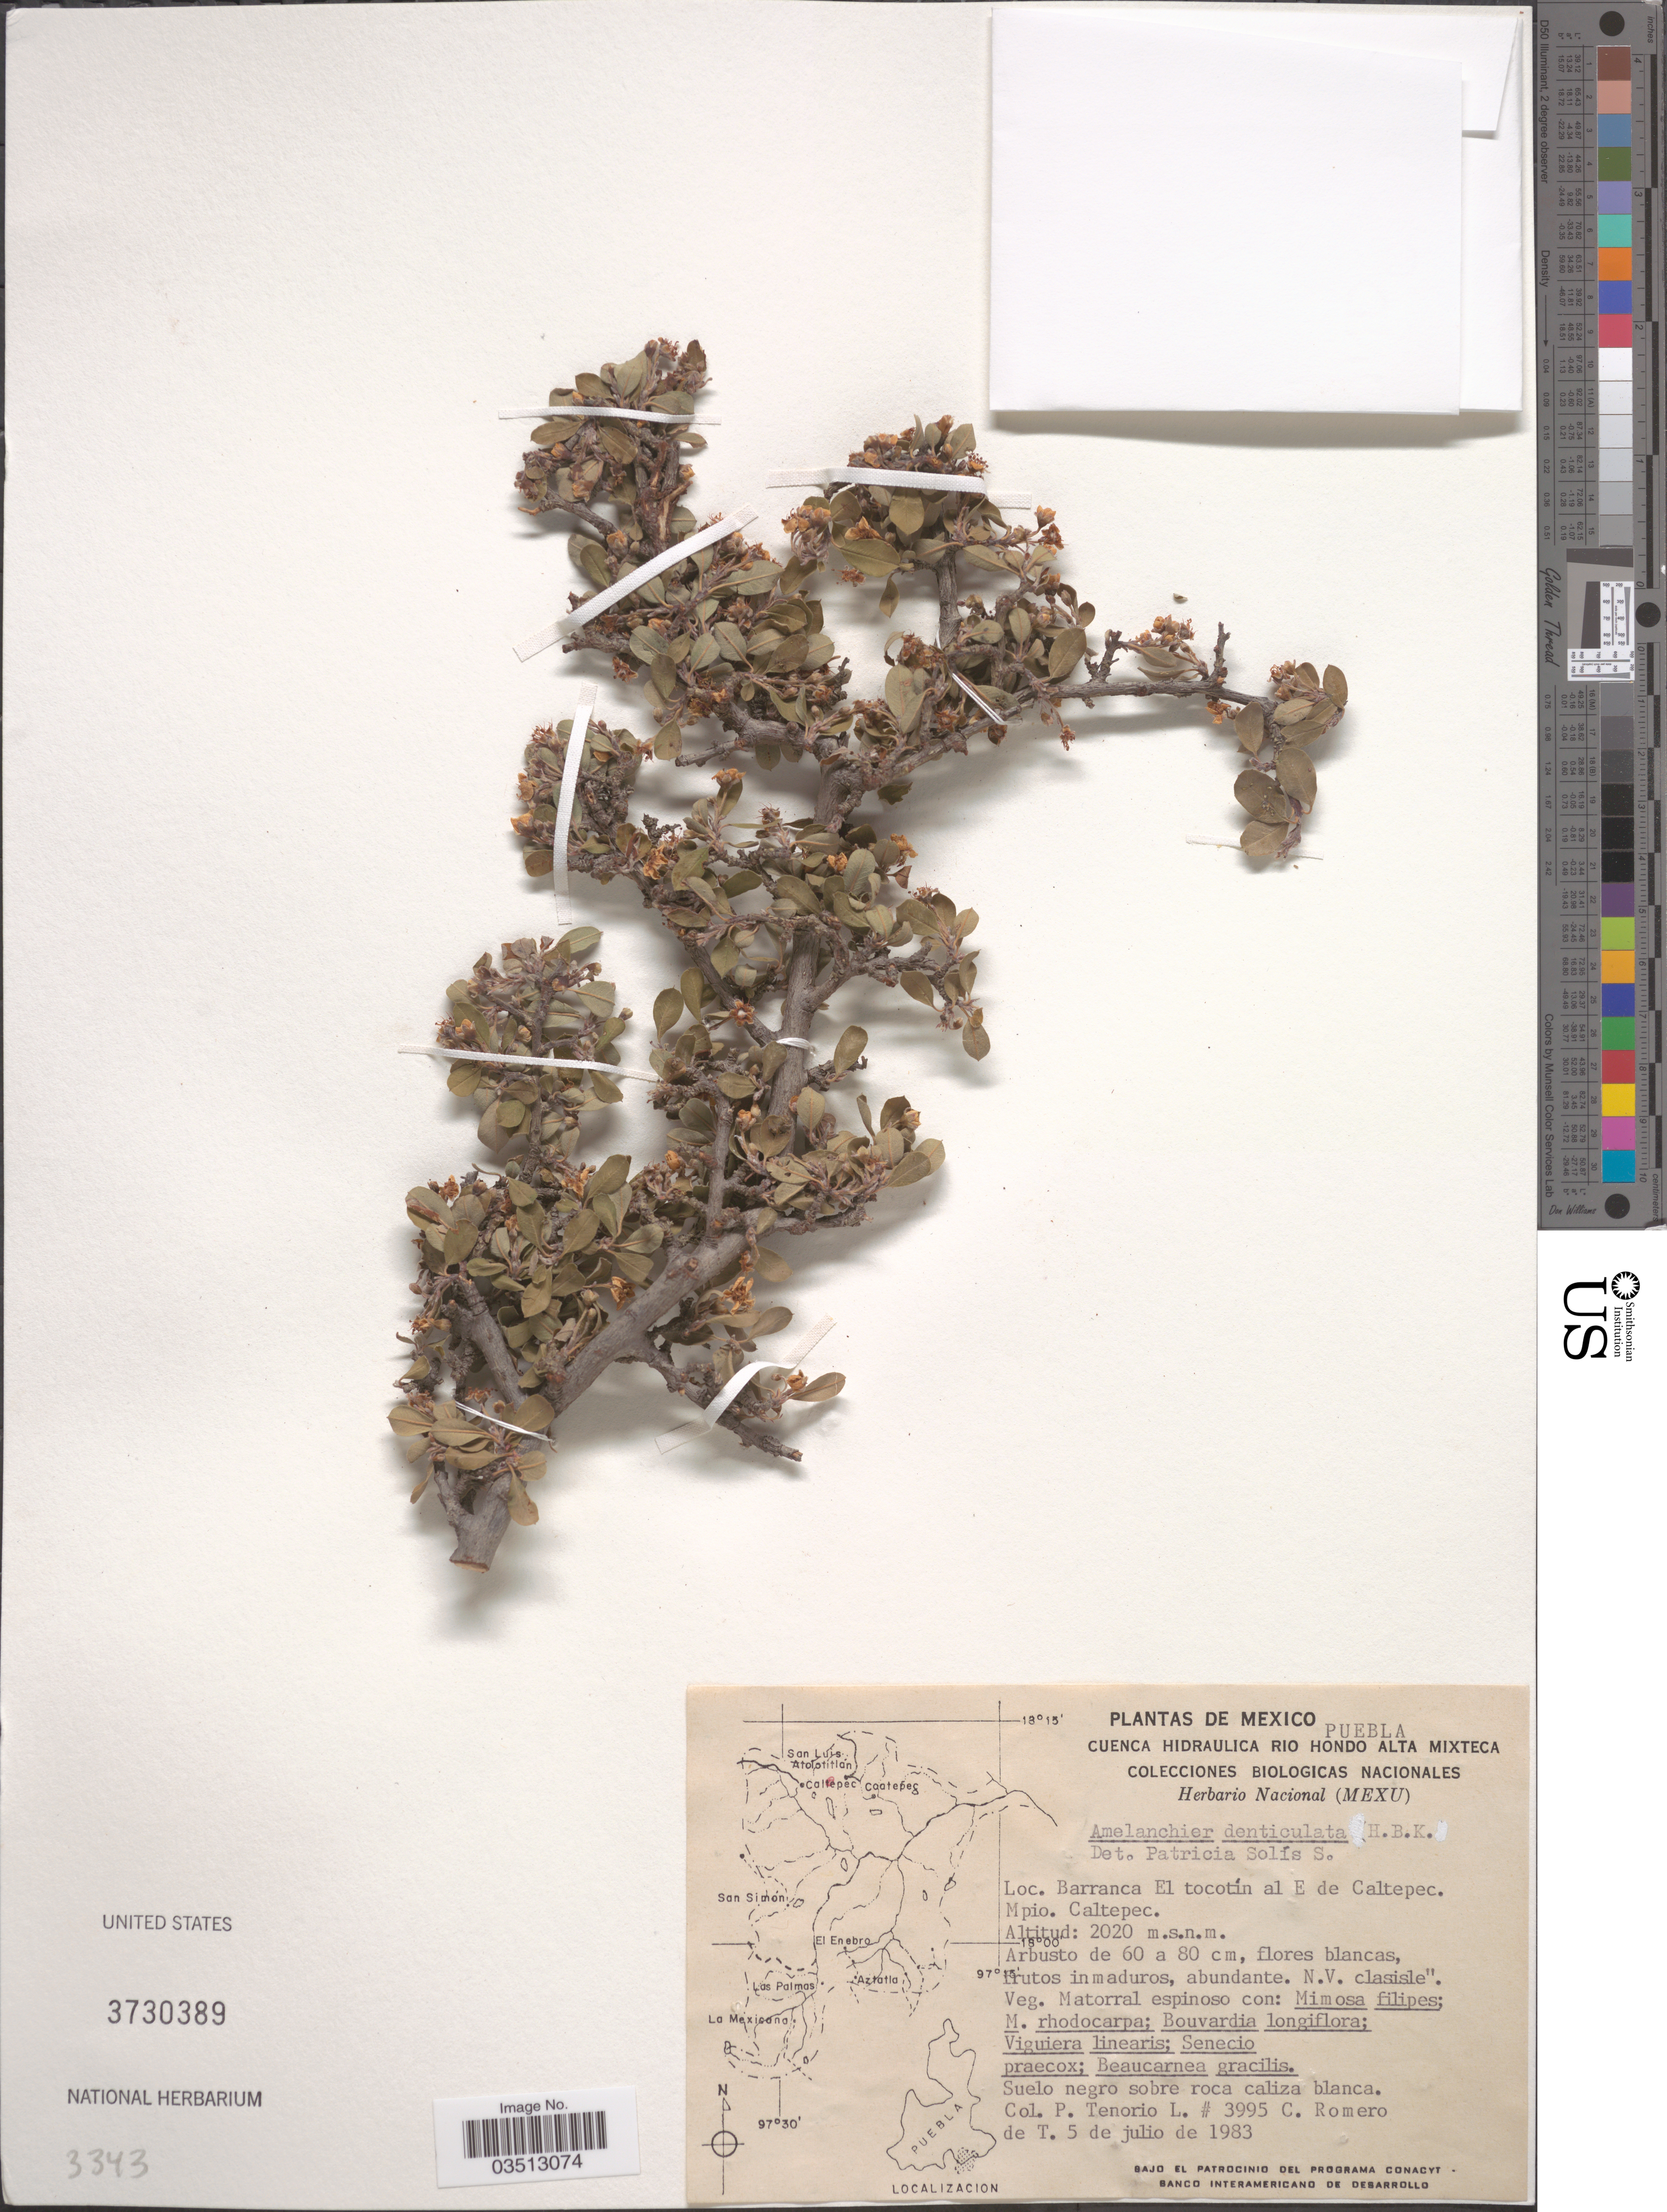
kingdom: Plantae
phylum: Tracheophyta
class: Magnoliopsida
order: Rosales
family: Rosaceae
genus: Malacomeles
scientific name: Malacomeles denticulata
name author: (Kunth) G.N. Jones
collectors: P. Tenorio L. & C. Romero de T.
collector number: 3995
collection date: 1983-07-05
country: Mexico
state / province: Puebla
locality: Barranca El tocotín al E de Caltepec. Mpio. Caltepec.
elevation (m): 2020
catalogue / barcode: US 3730389